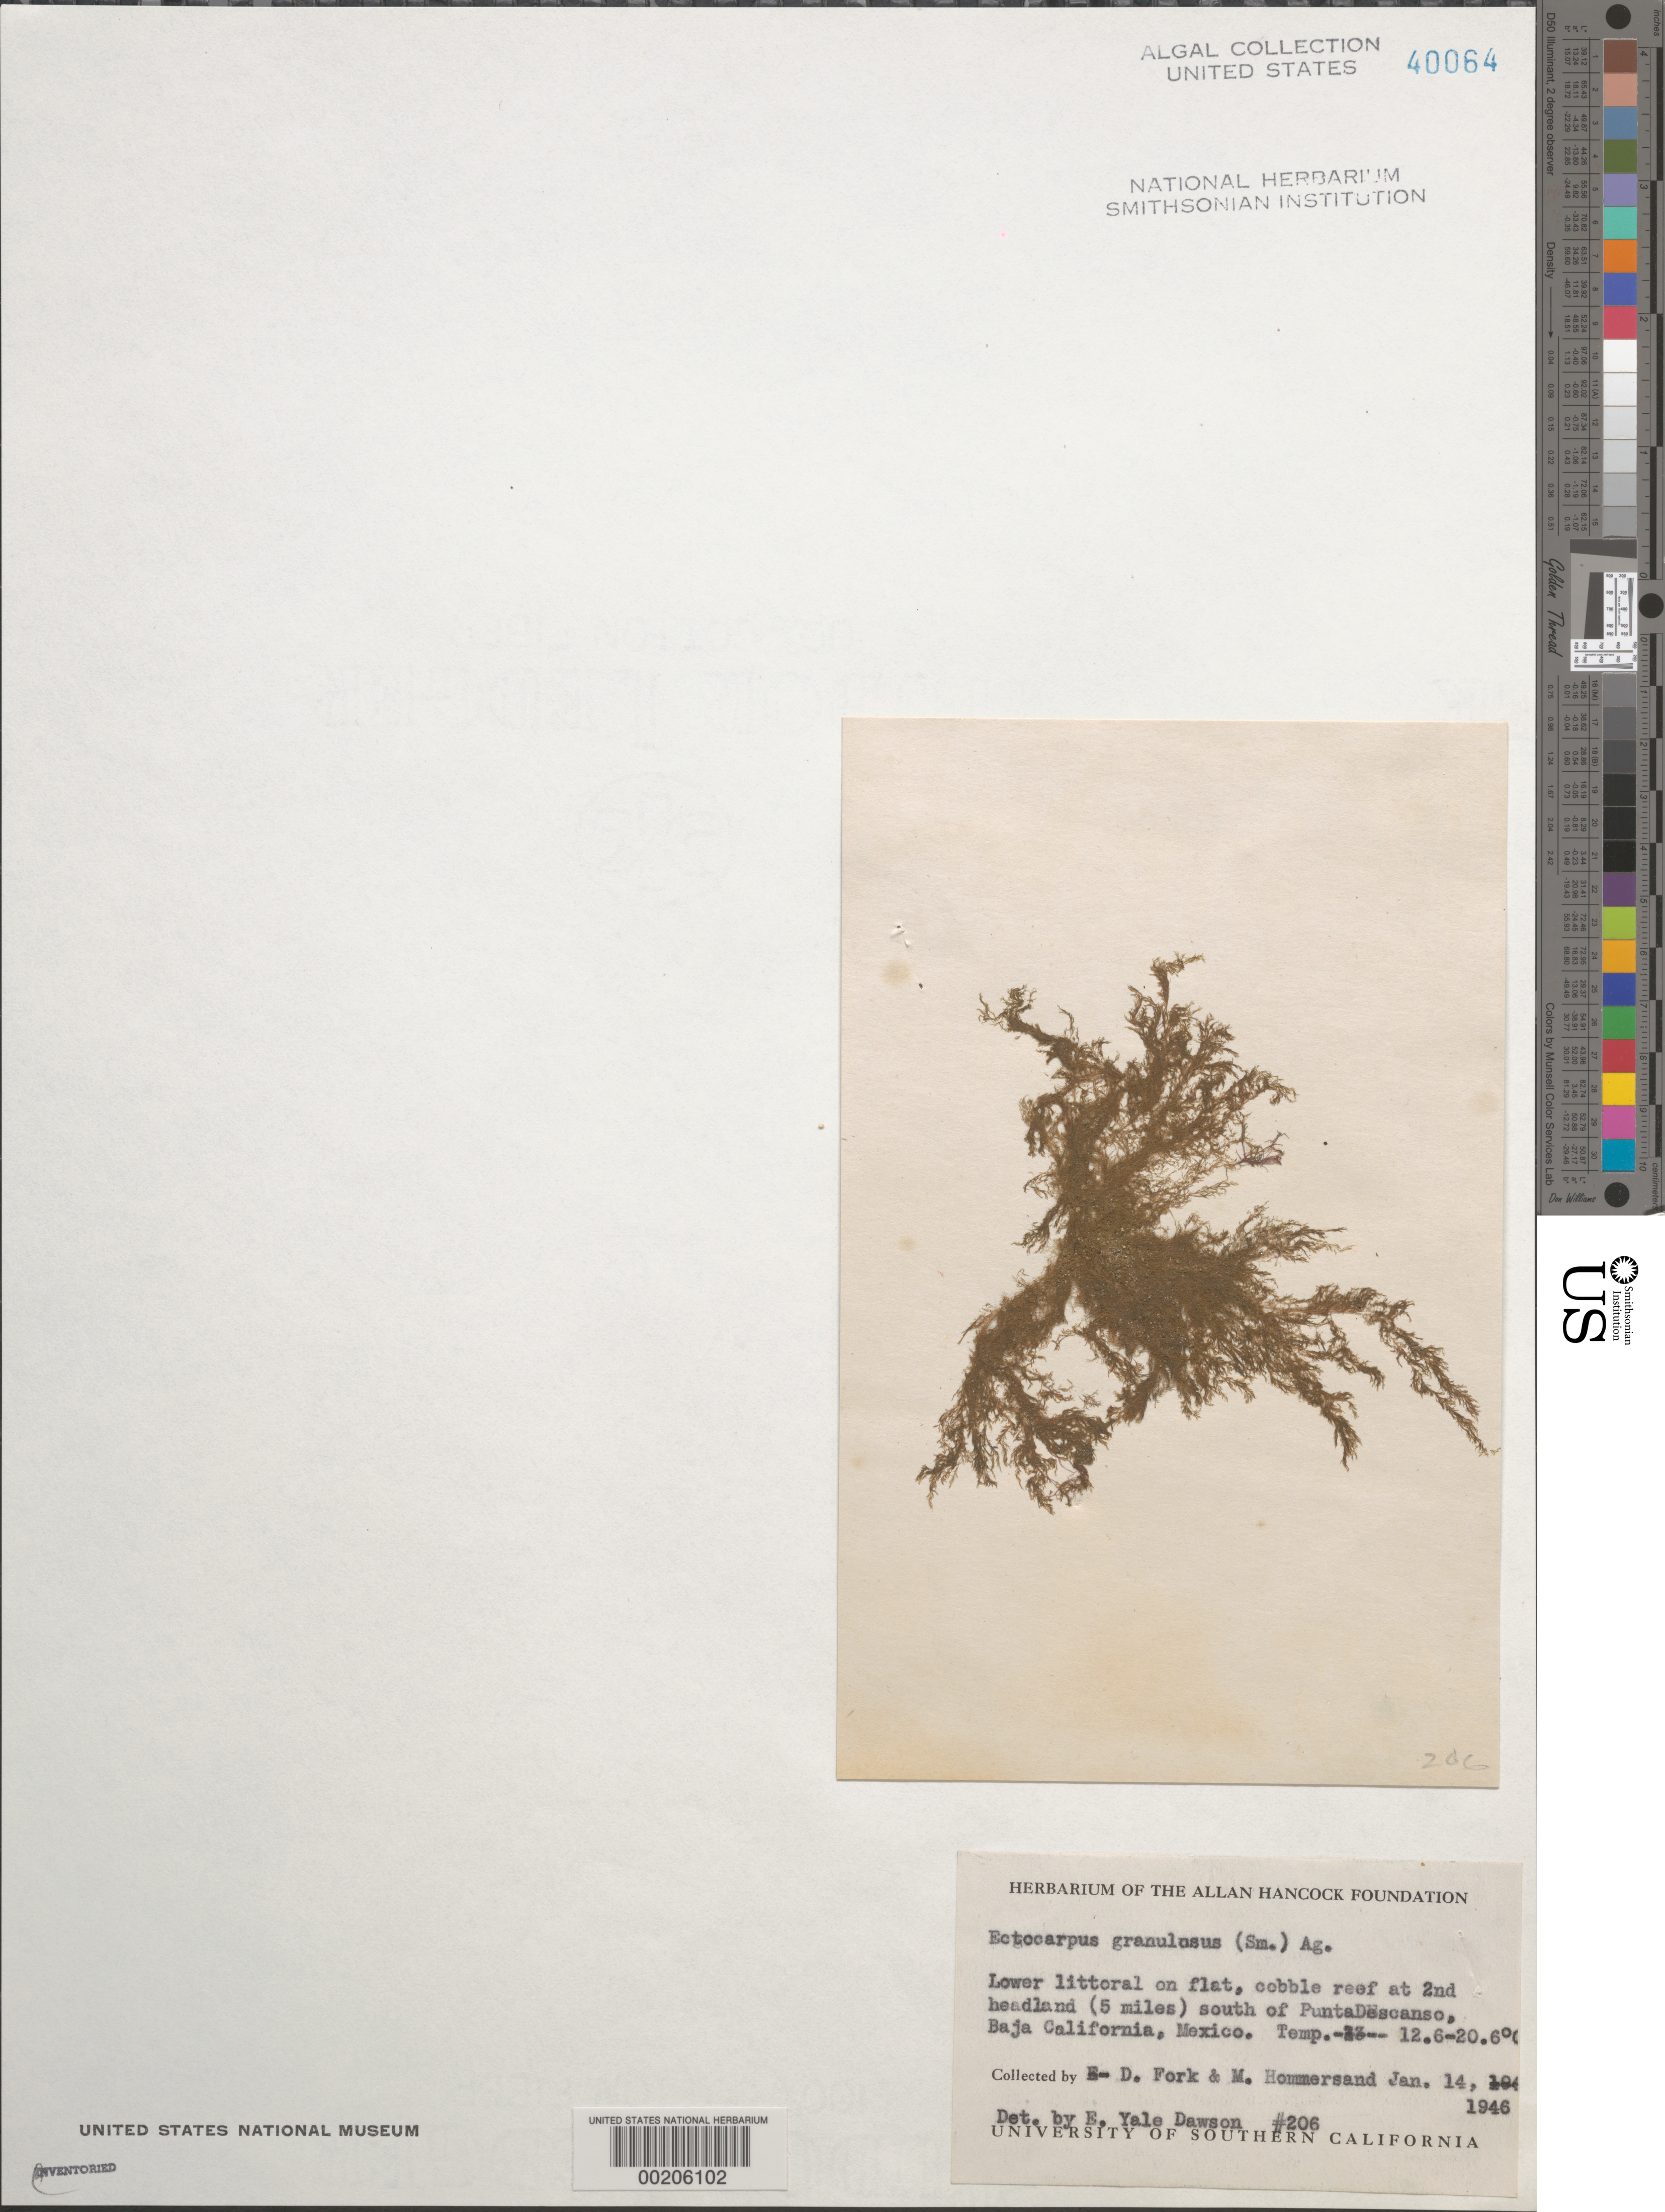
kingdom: Chromista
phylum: Ochrophyta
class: Phaeophyceae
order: Ectocarpales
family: Acinetosporaceae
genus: Hincksia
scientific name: Hincksia granulosa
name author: (Sm.) P.C. Silva in P.C. Silva et al.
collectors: D. Fork & M. H. Hommersand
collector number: EYD 206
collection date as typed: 14 Jan 1946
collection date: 1946-01-14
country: Mexico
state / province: Baja California Norte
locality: Second headland 5 miles south of Punta Descanso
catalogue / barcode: US 40064